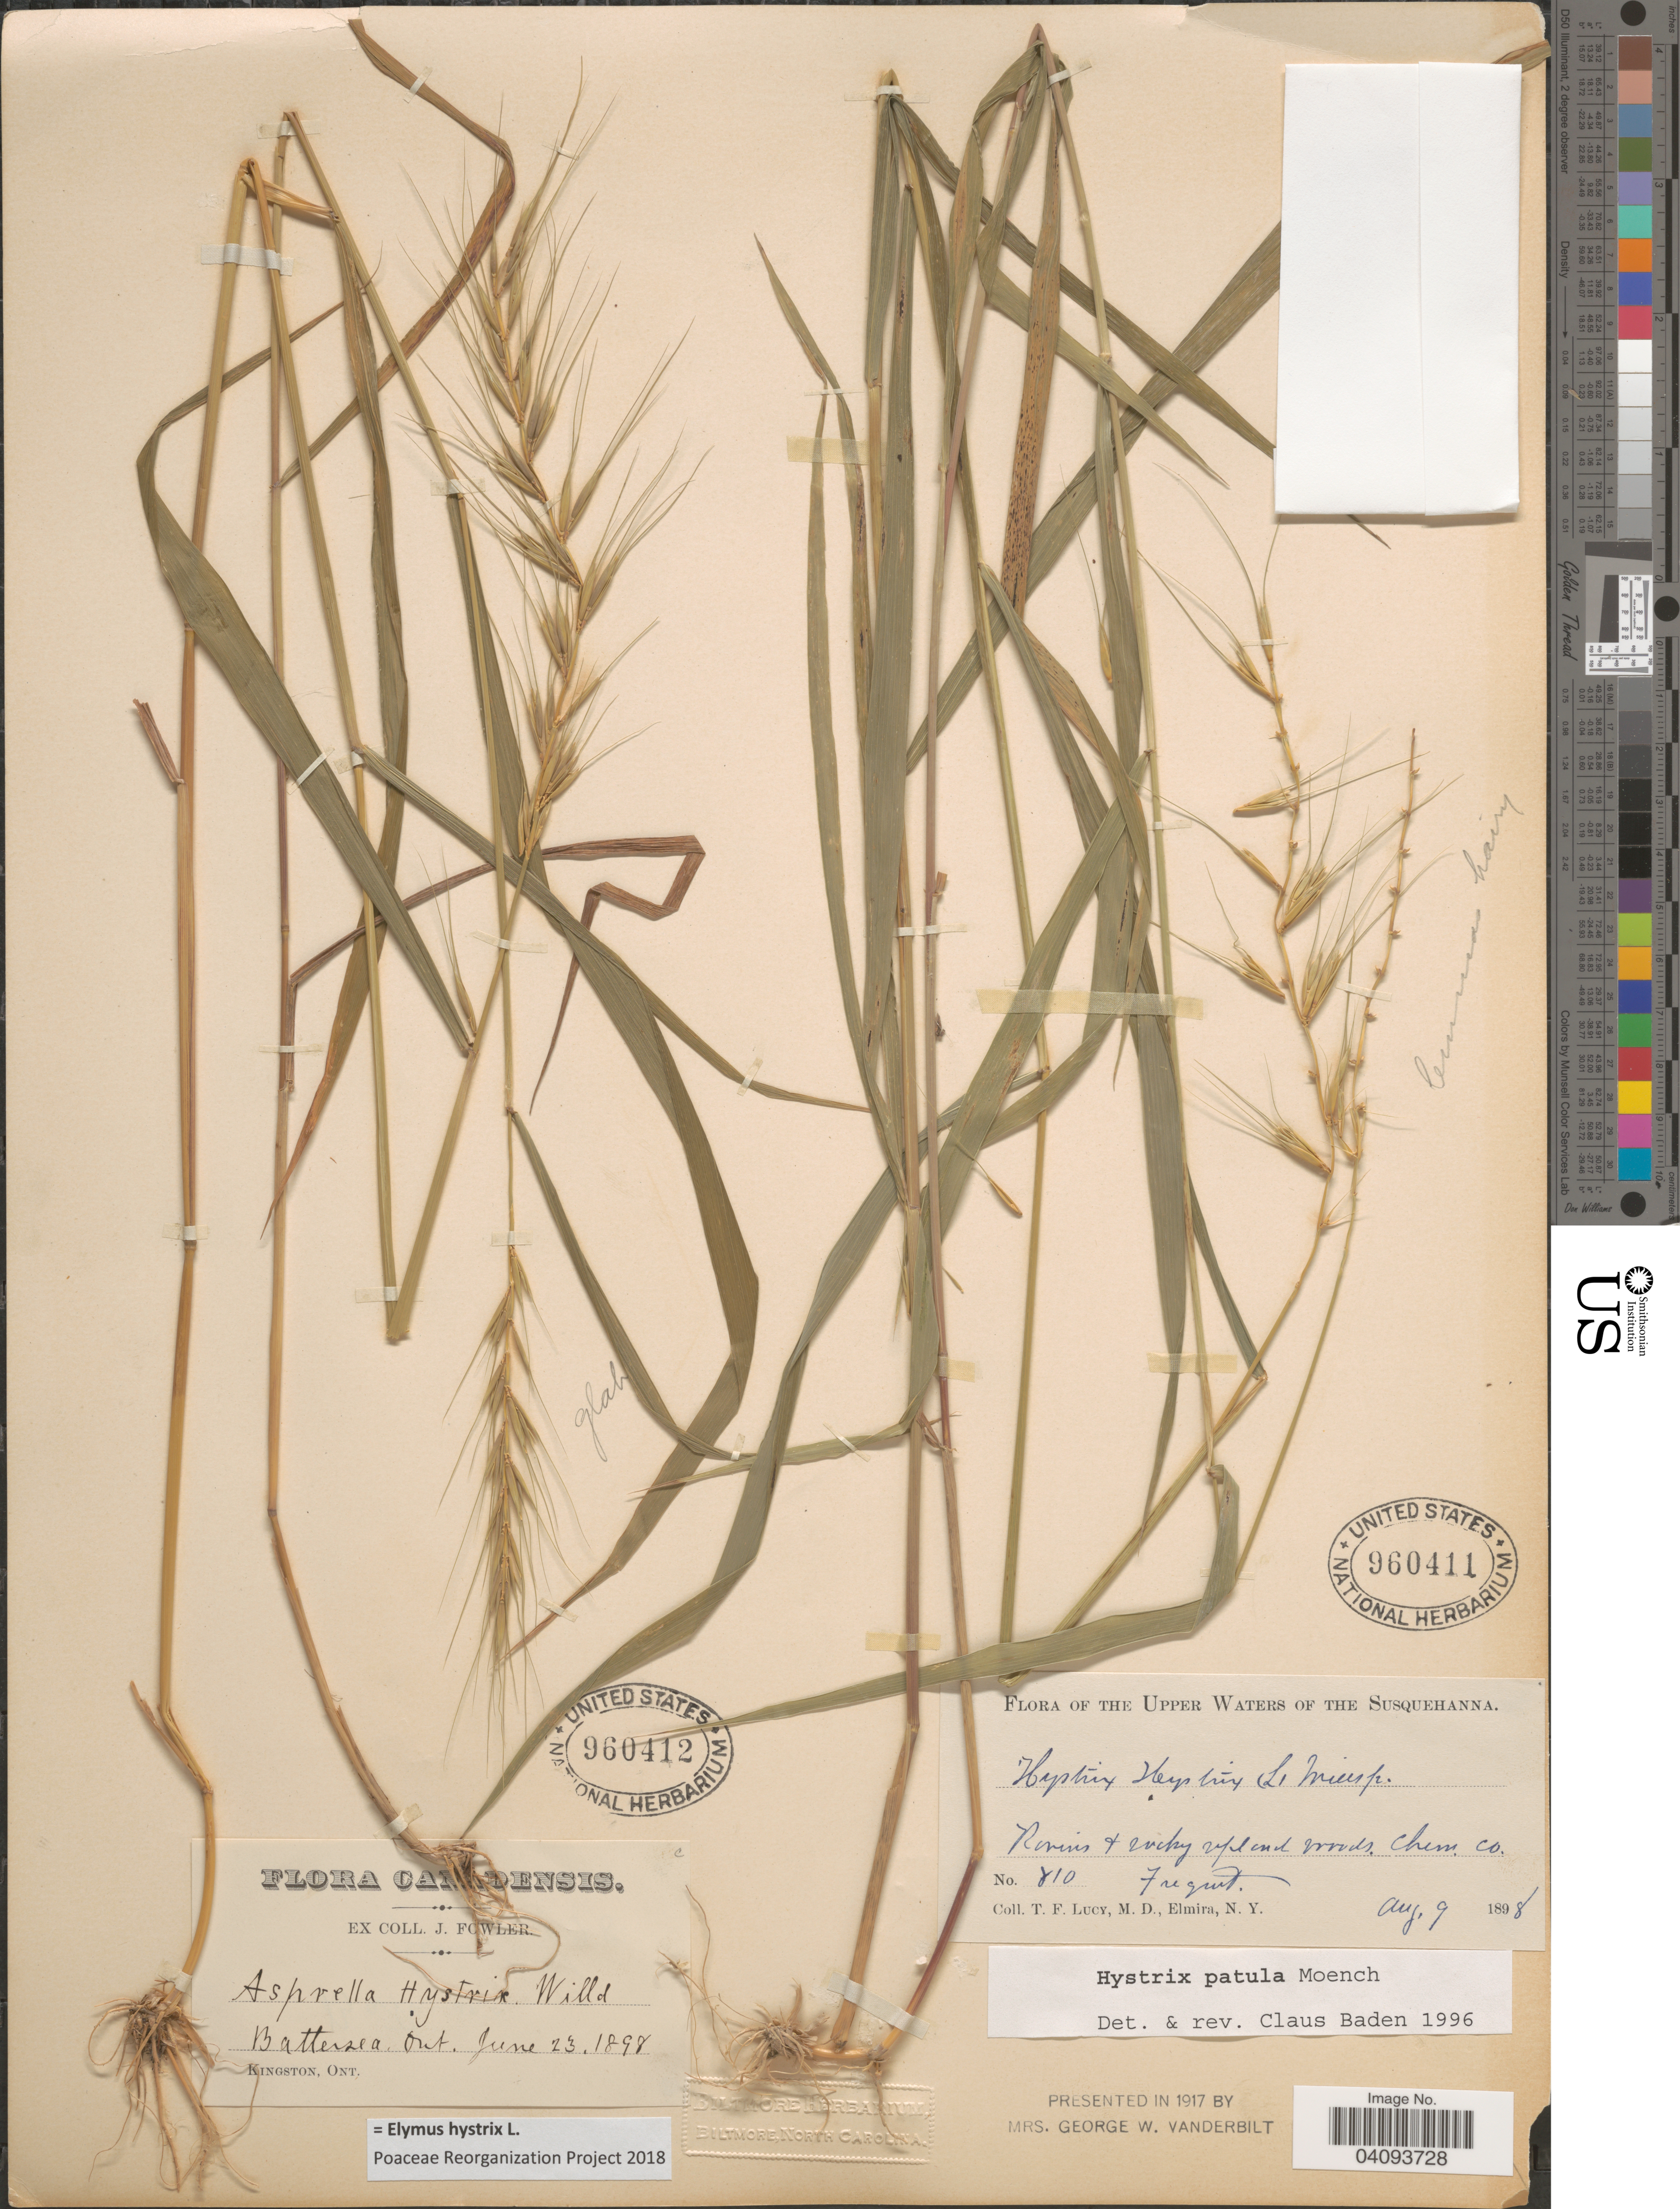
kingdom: Plantae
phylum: Tracheophyta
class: Liliopsida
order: Poales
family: Poaceae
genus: Elymus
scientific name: Elymus hystrix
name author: L.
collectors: J. Fowler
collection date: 1898-06-23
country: Canada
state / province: Ontario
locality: Battersea.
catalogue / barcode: US 960412-2